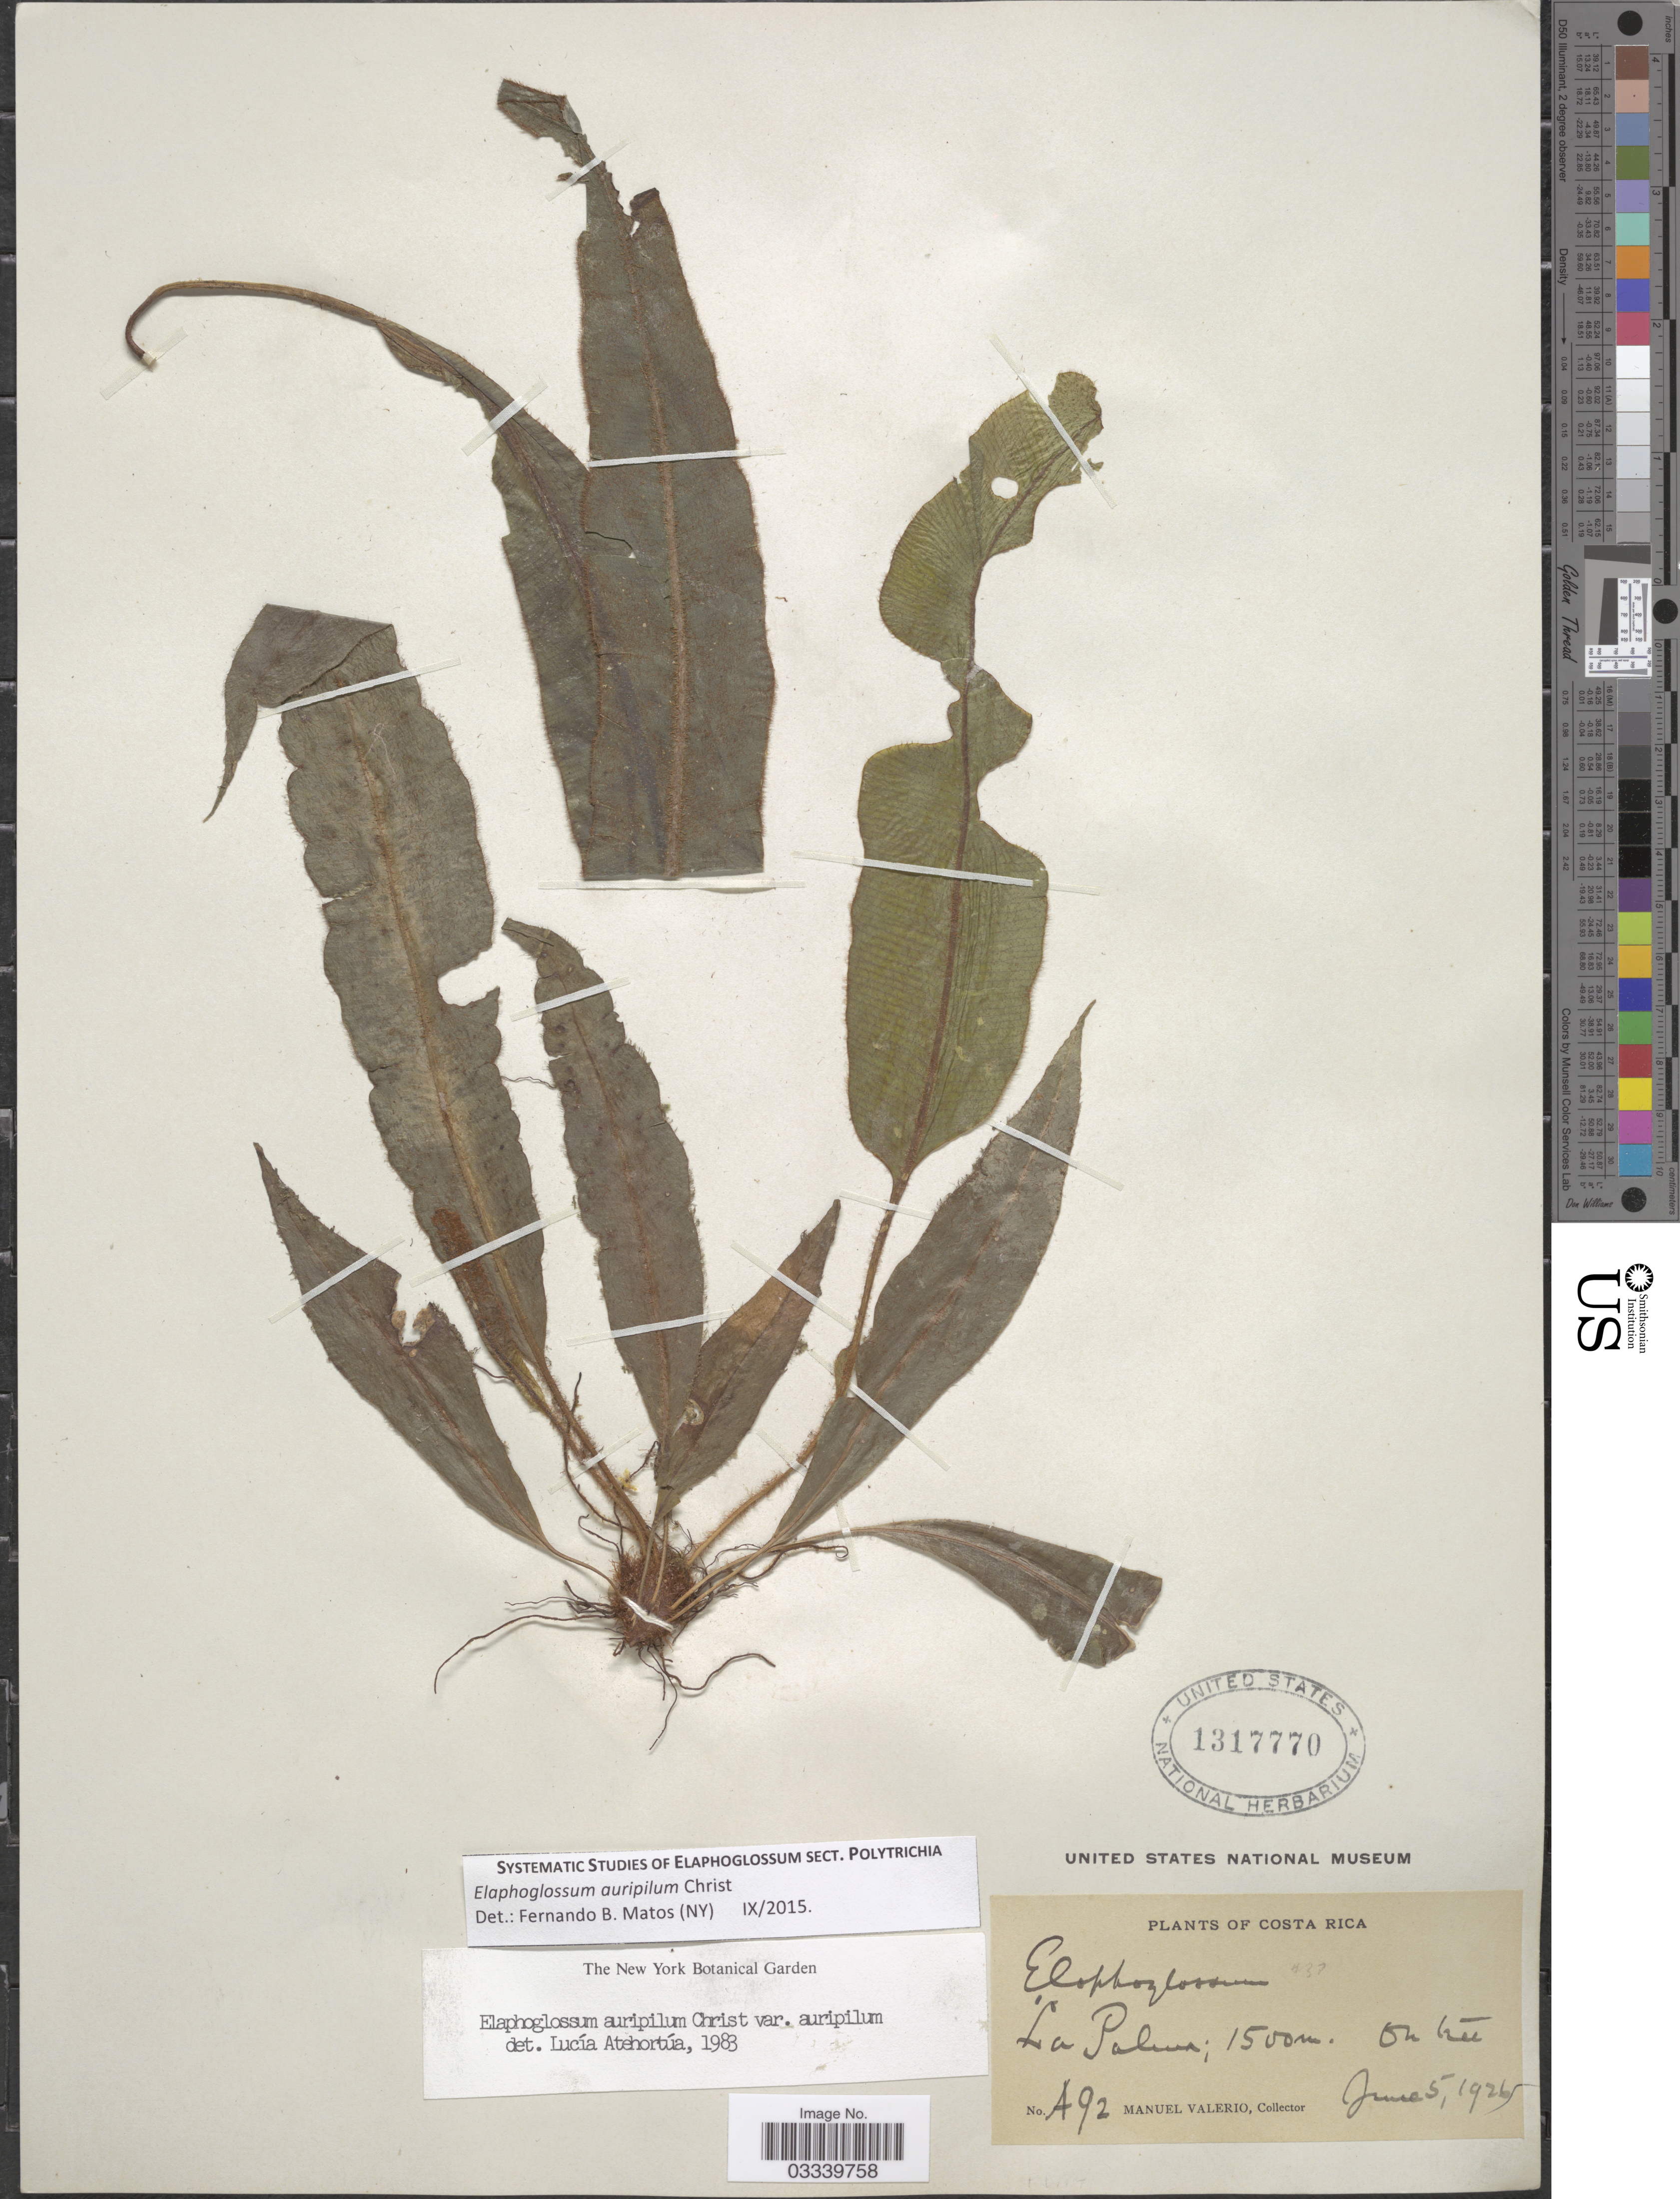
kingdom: Plantae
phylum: Tracheophyta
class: Polypodiopsida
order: Polypodiales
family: Dryopteridaceae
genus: Elaphoglossum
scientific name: Elaphoglossum auripilum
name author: Christ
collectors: M. Valerio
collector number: A92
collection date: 1926-06-05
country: Costa Rica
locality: La Palma.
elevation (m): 1500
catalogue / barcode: US 1317770